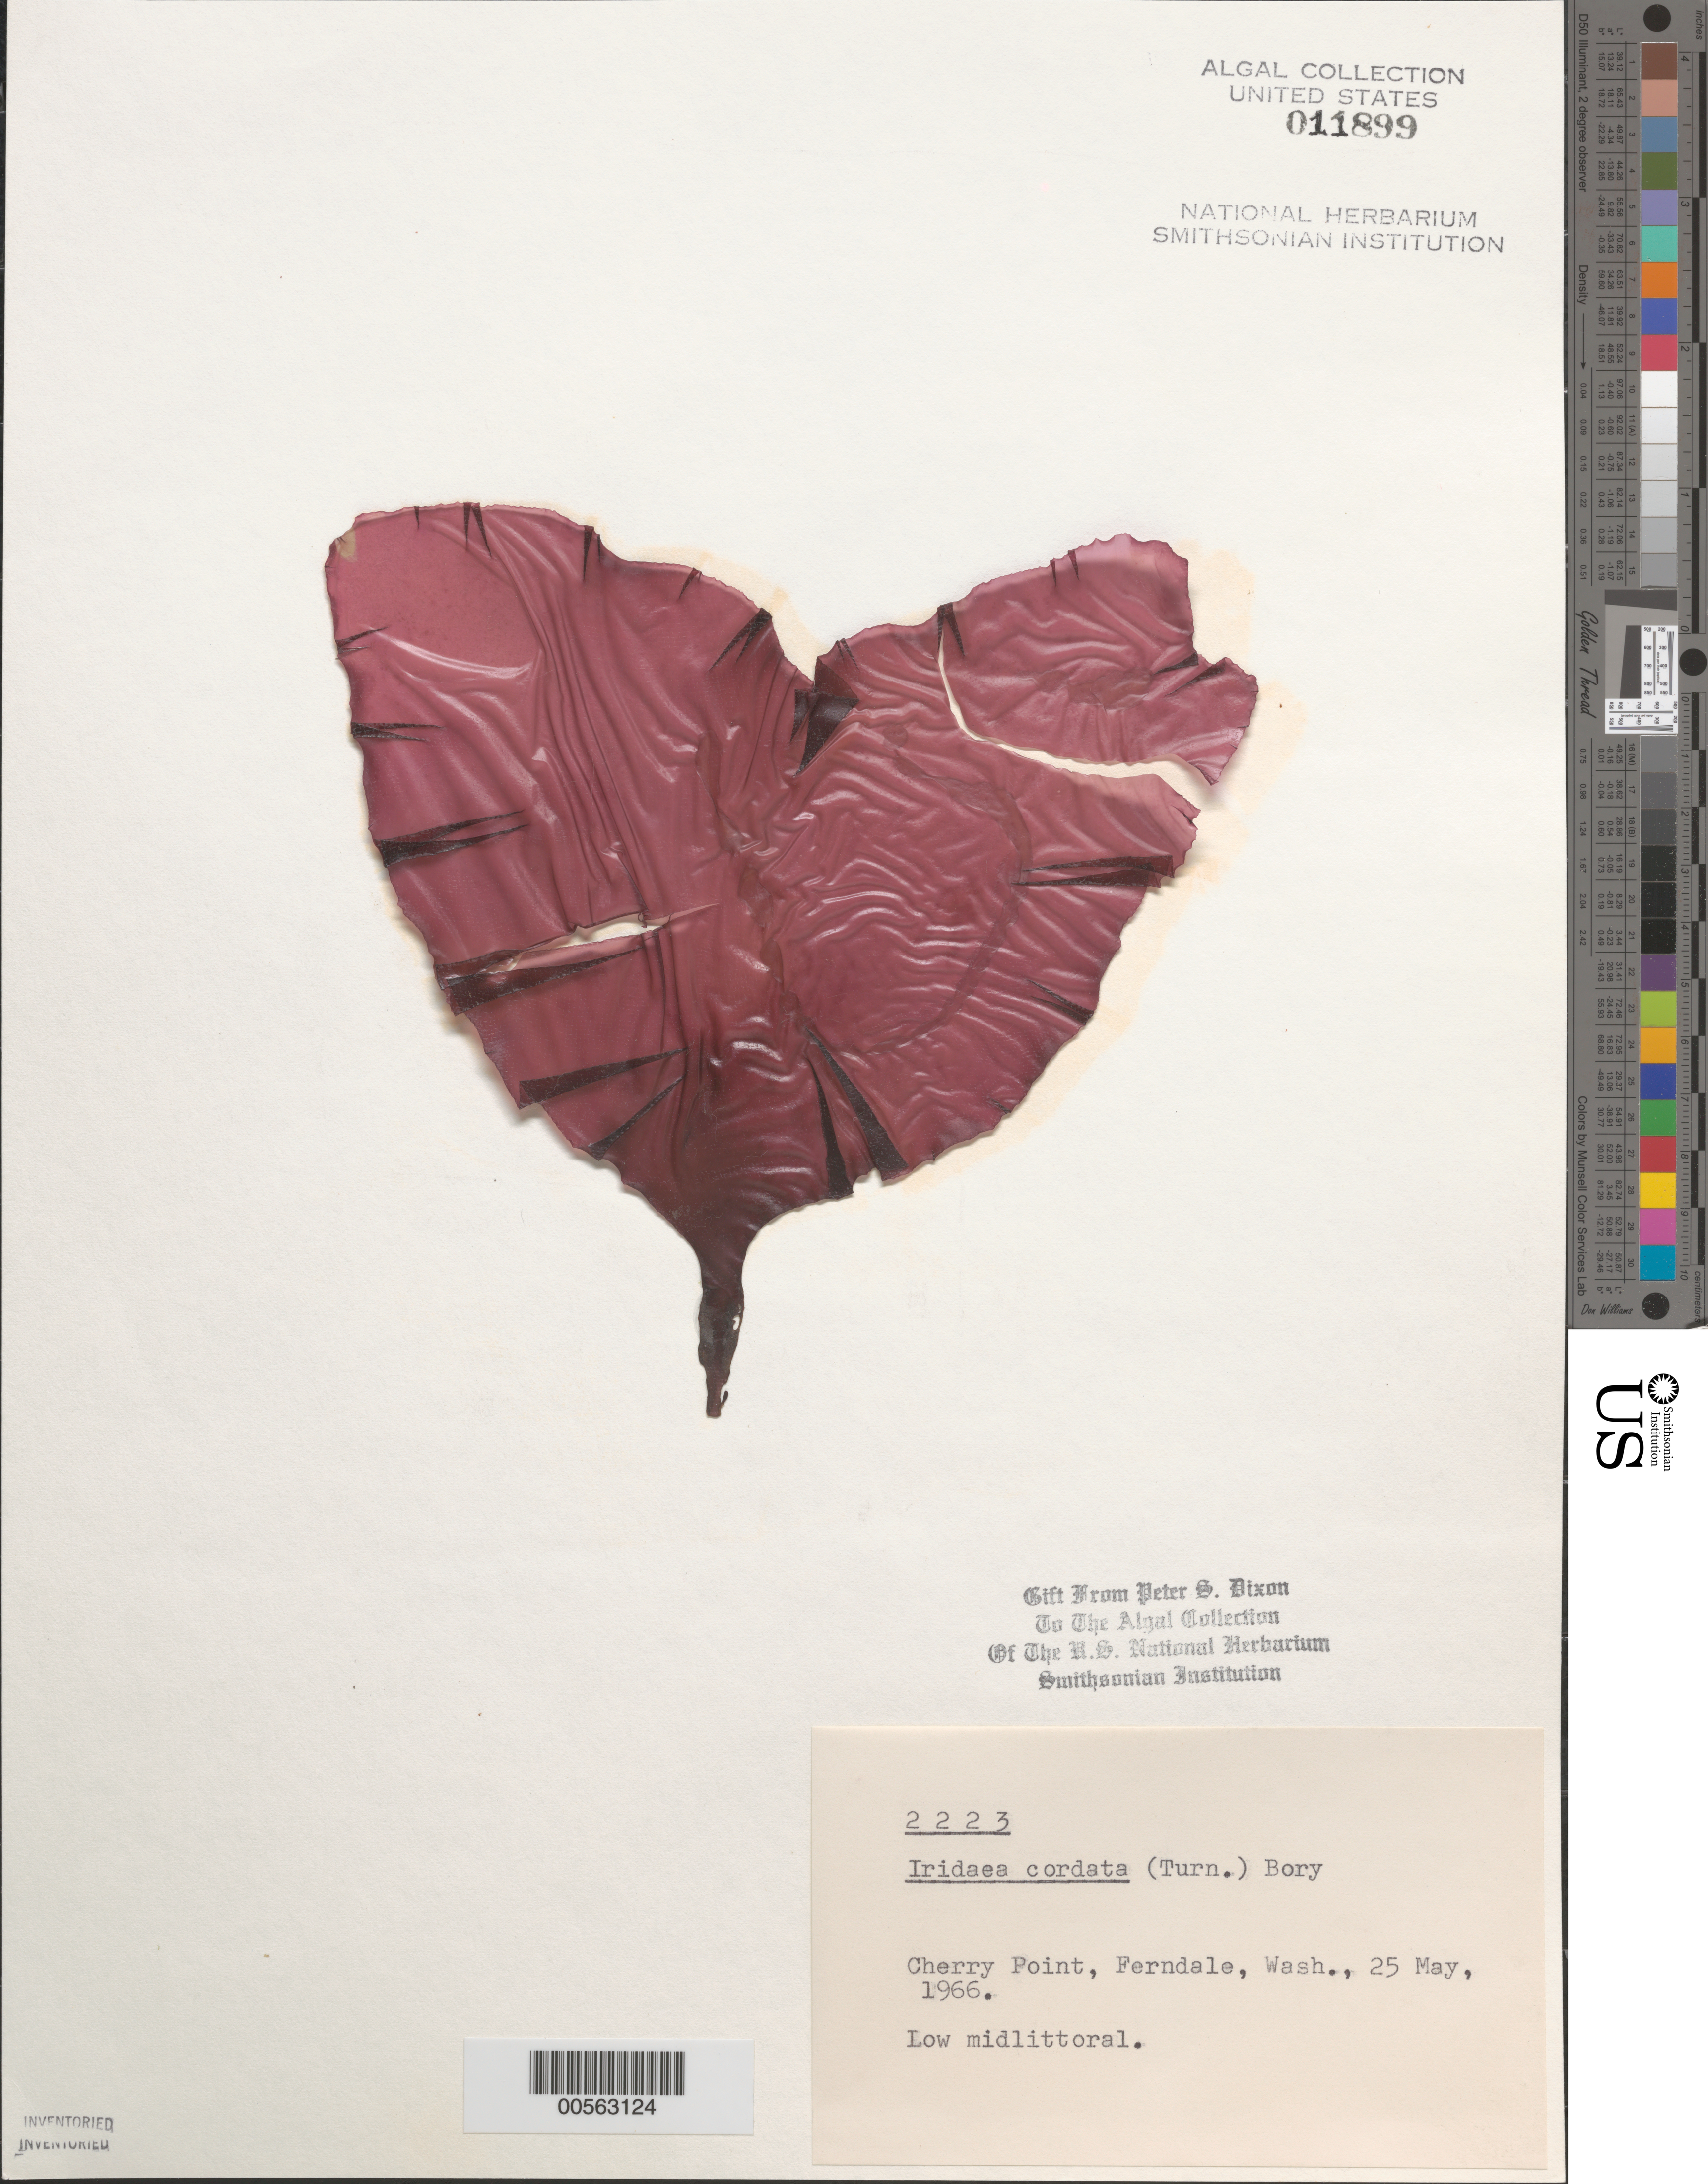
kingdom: Plantae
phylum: Rhodophyta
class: Florideophyceae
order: Gigartinales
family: Gigartinaceae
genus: Iridaea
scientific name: Iridaea cordata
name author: (Turner) Bory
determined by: Dixon, P. S.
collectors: P. S. Dixon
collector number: PSD 2223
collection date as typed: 25 May 1966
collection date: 1966-05-25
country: United States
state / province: Washington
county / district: Whatcom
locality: Cherry Point, Ferndale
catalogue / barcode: US 11899